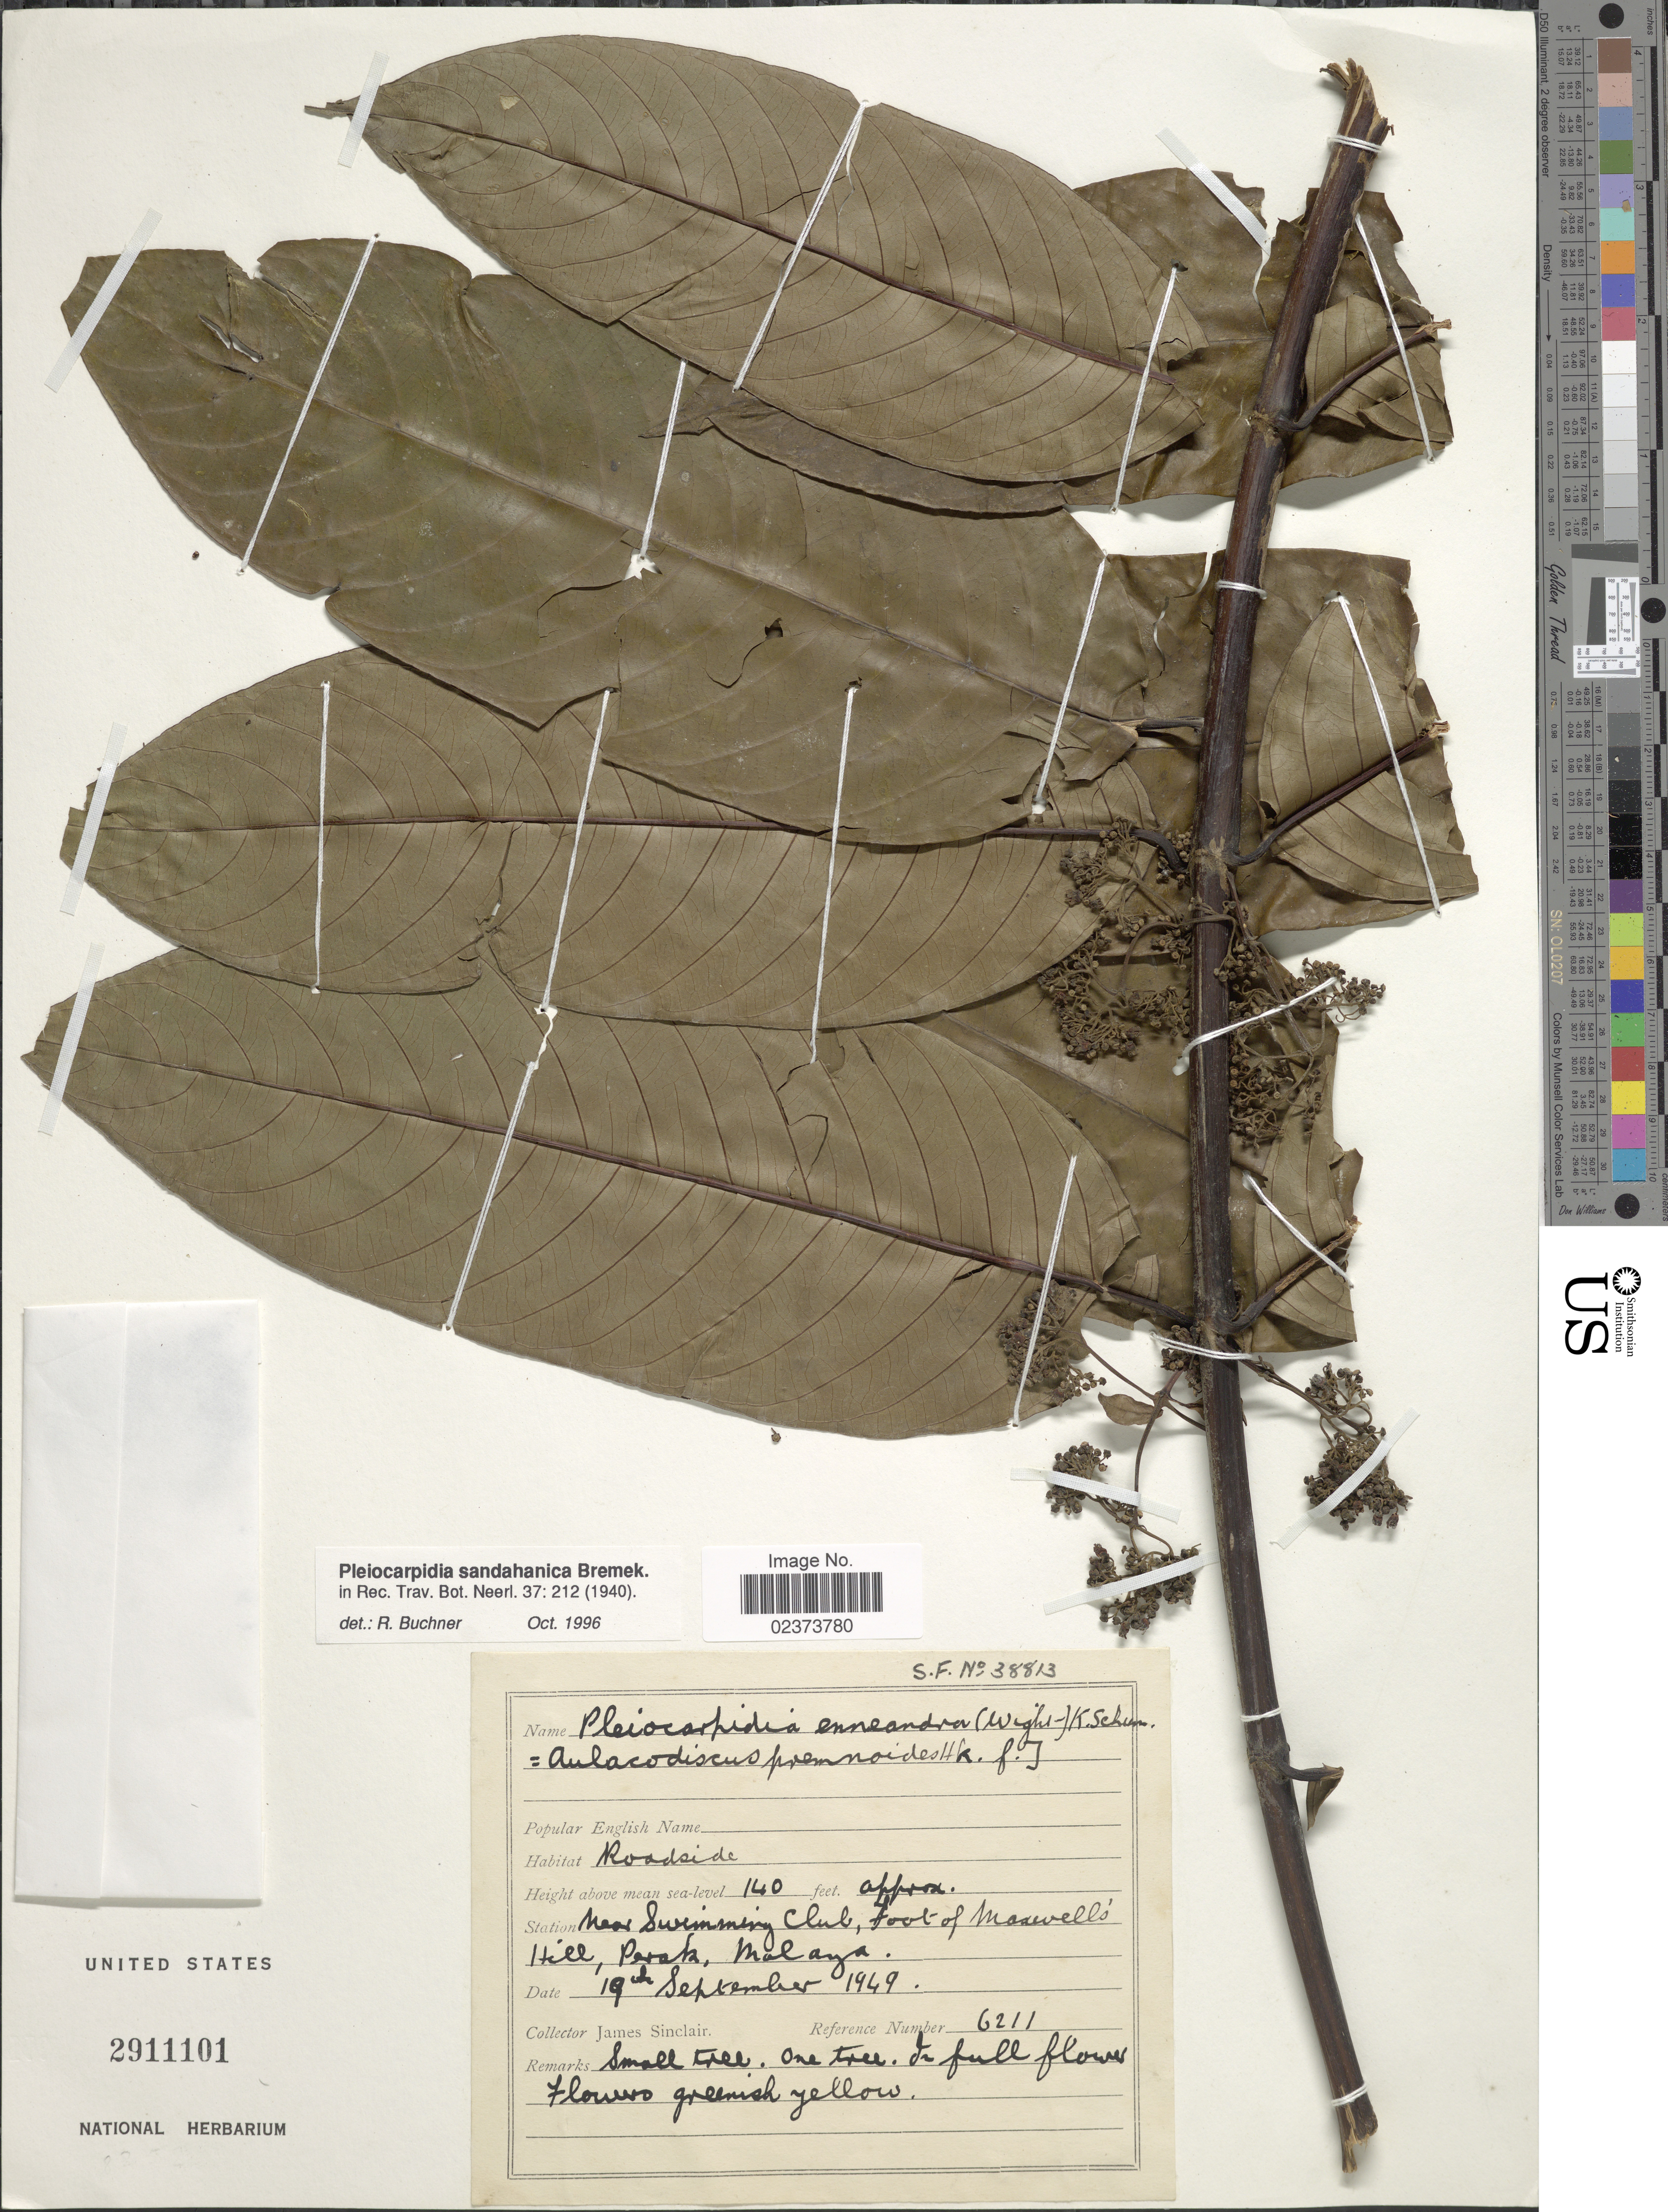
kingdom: Plantae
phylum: Tracheophyta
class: Magnoliopsida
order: Gentianales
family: Rubiaceae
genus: Pleiocarpidia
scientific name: Pleiocarpidia sandahanica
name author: Bremek.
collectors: J. Sinclair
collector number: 38813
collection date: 1949-09-19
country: Malaysia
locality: Near Swimming Club, Foot of Maxwell's Hill, Perak, Malaya.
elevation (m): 43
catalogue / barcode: US 2911101